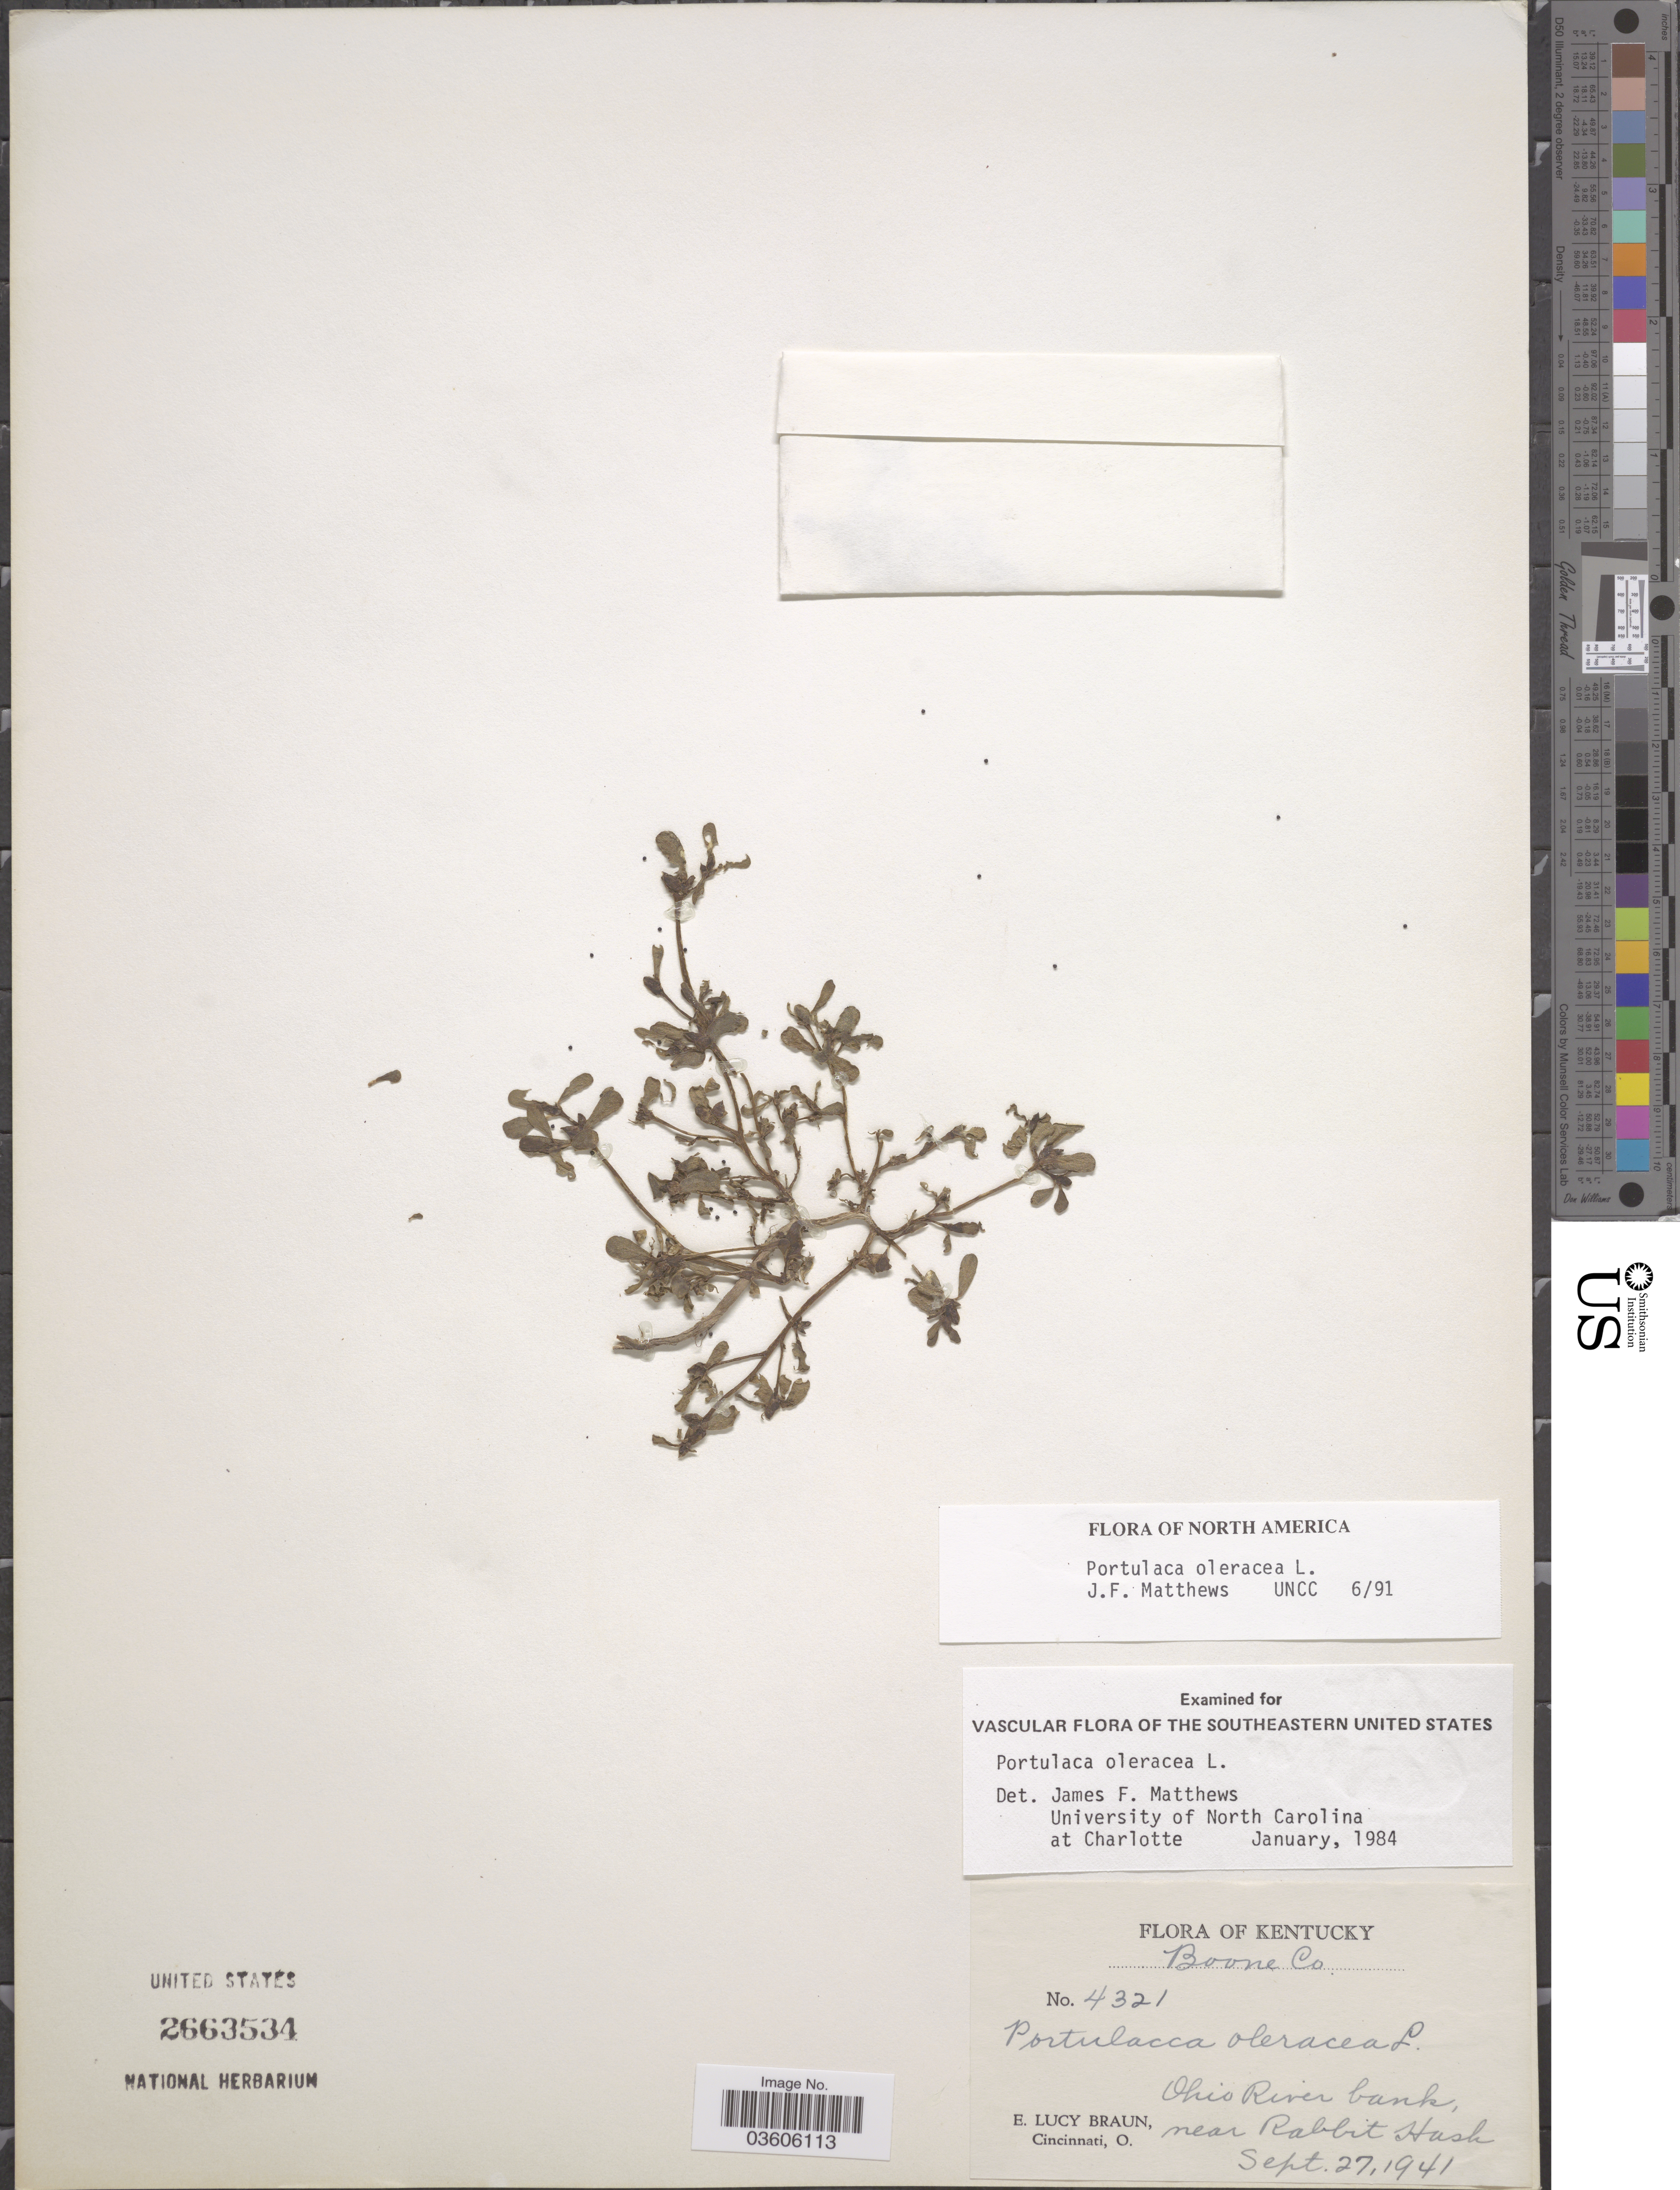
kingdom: Plantae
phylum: Tracheophyta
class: Magnoliopsida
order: Caryophyllales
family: Portulacaceae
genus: Portulaca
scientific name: Portulaca oleracea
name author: L.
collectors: E. L. Braun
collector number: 4321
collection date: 1941-09-27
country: United States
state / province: Kentucky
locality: Boone Co. Ohio River bank, near Rabbit Hash.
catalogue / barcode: US 2663534